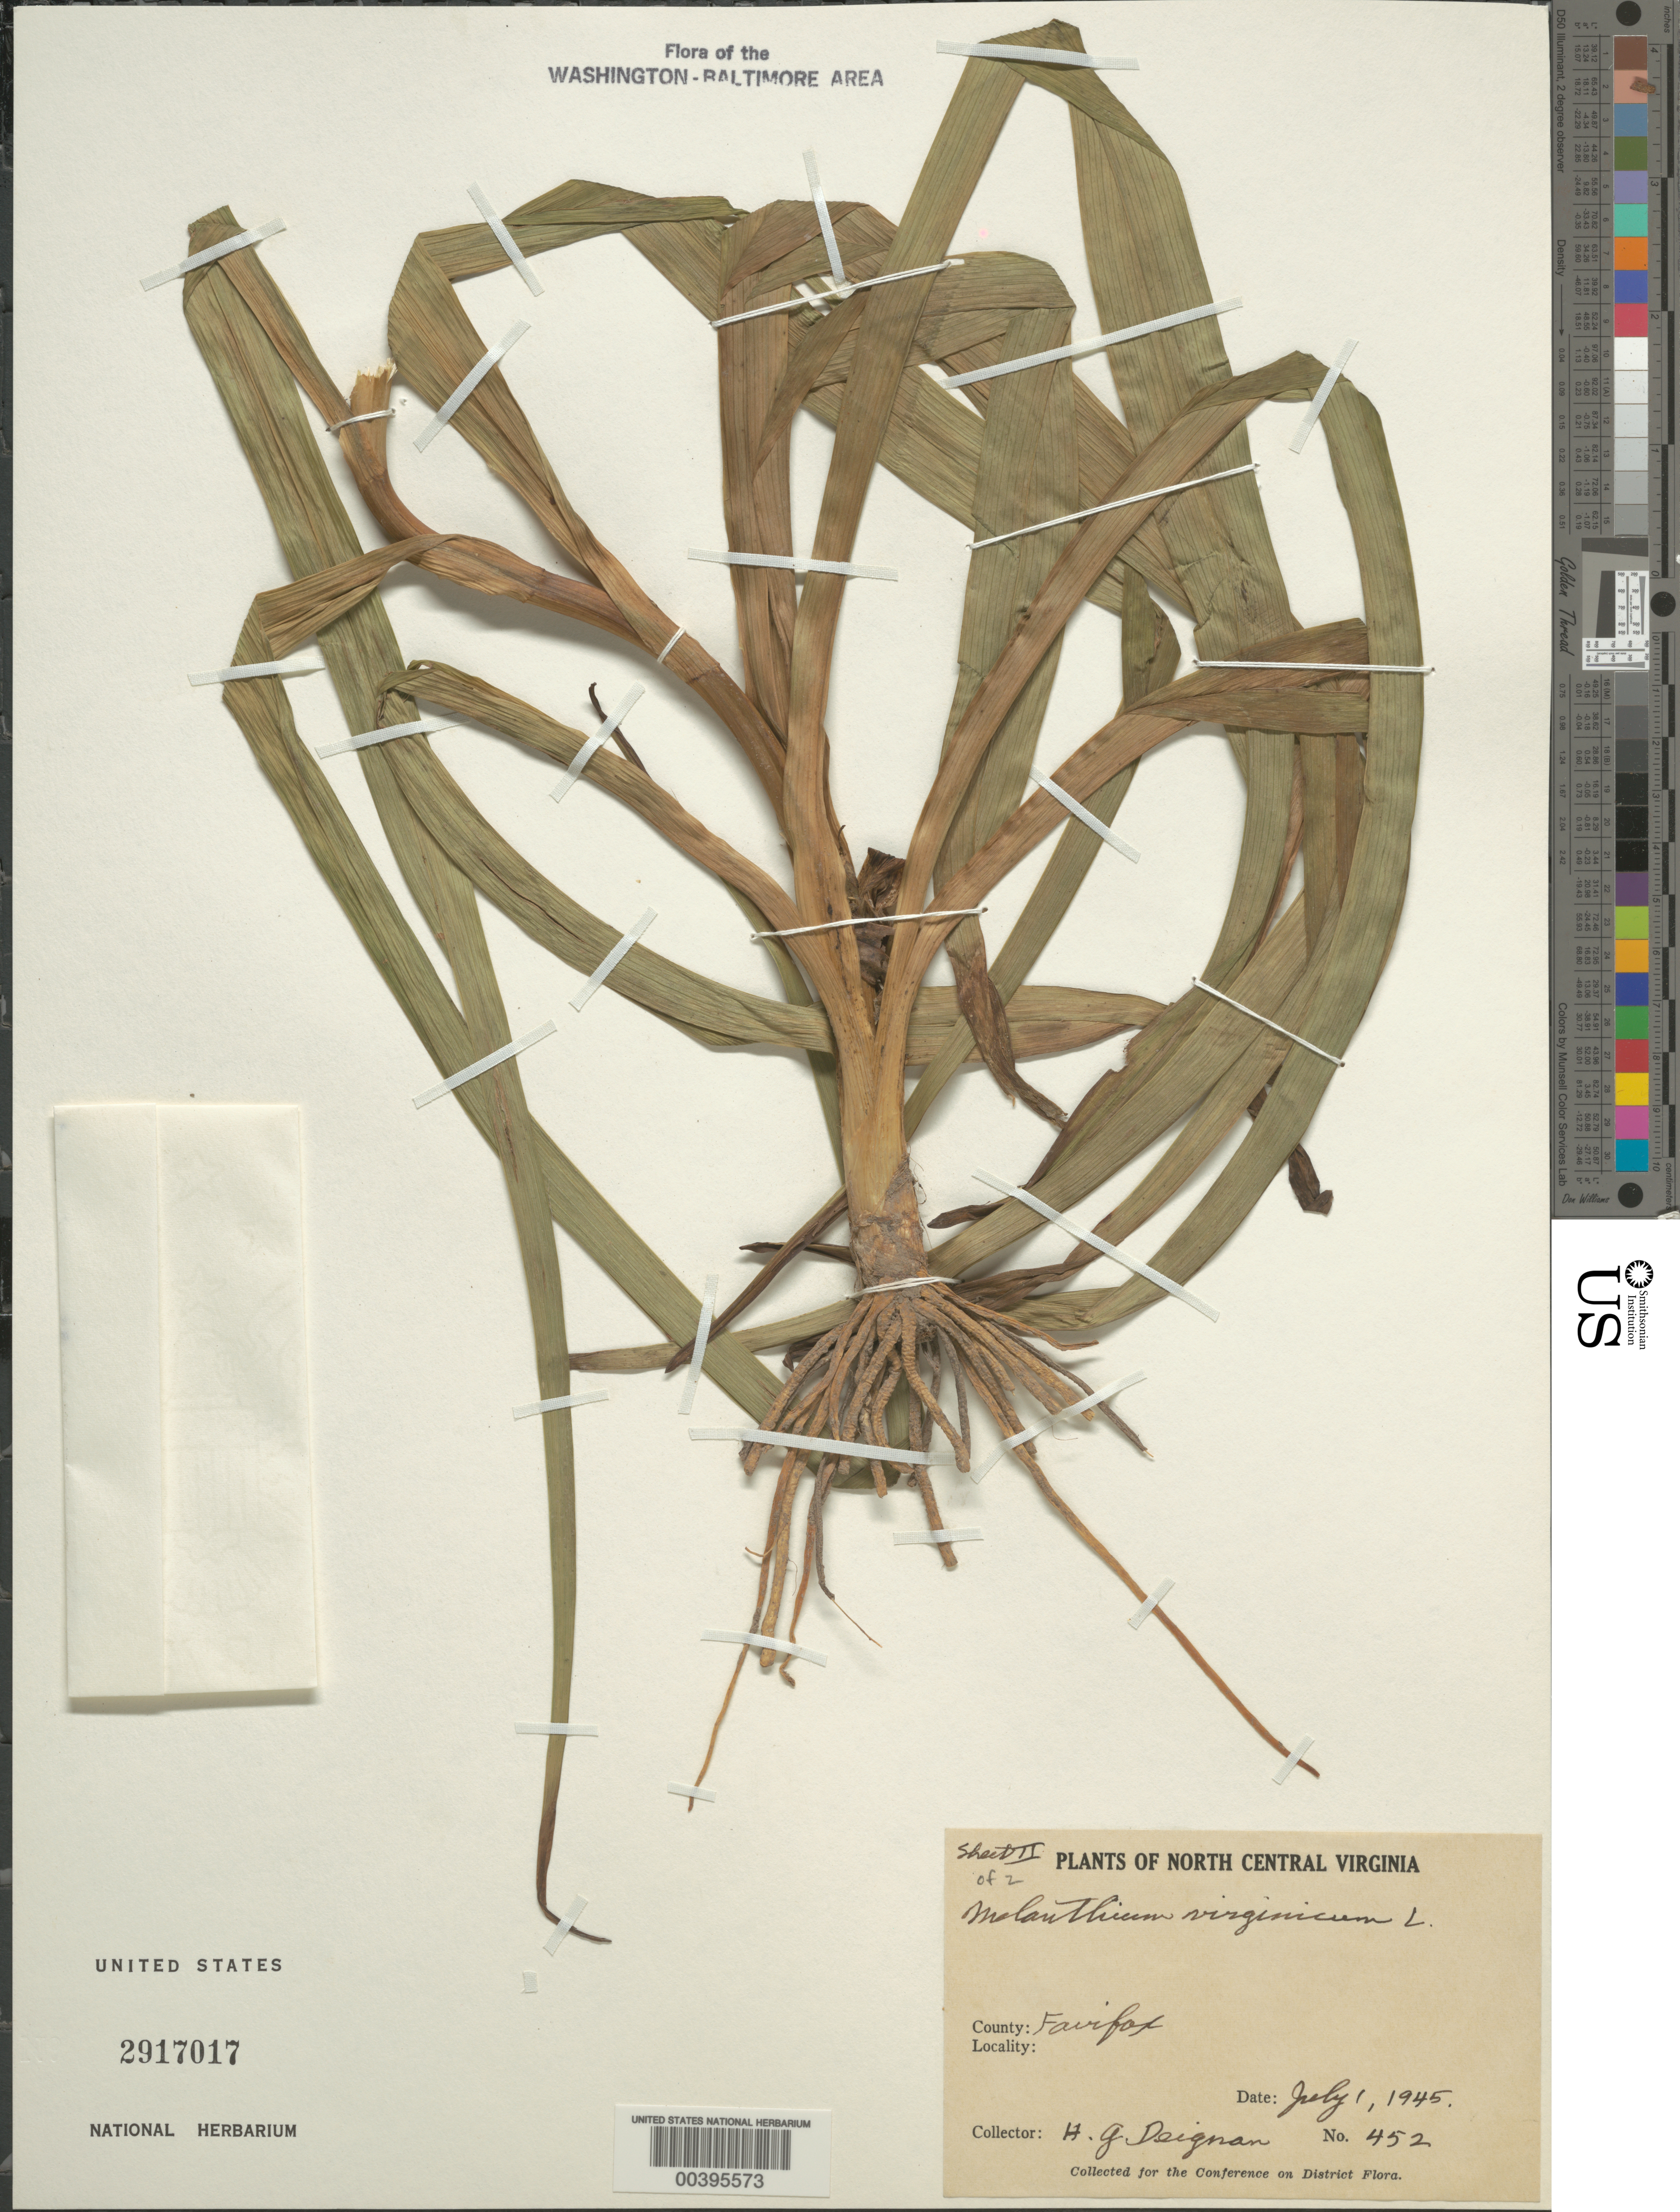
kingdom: Plantae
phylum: Tracheophyta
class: Liliopsida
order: Liliales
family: Melanthiaceae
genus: Melanthium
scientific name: Melanthium virginicum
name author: L.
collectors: H. Deignan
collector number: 452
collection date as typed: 01 Jul 1945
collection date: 1945-07-01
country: United States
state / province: Virginia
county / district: Fairfax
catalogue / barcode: US 2917017